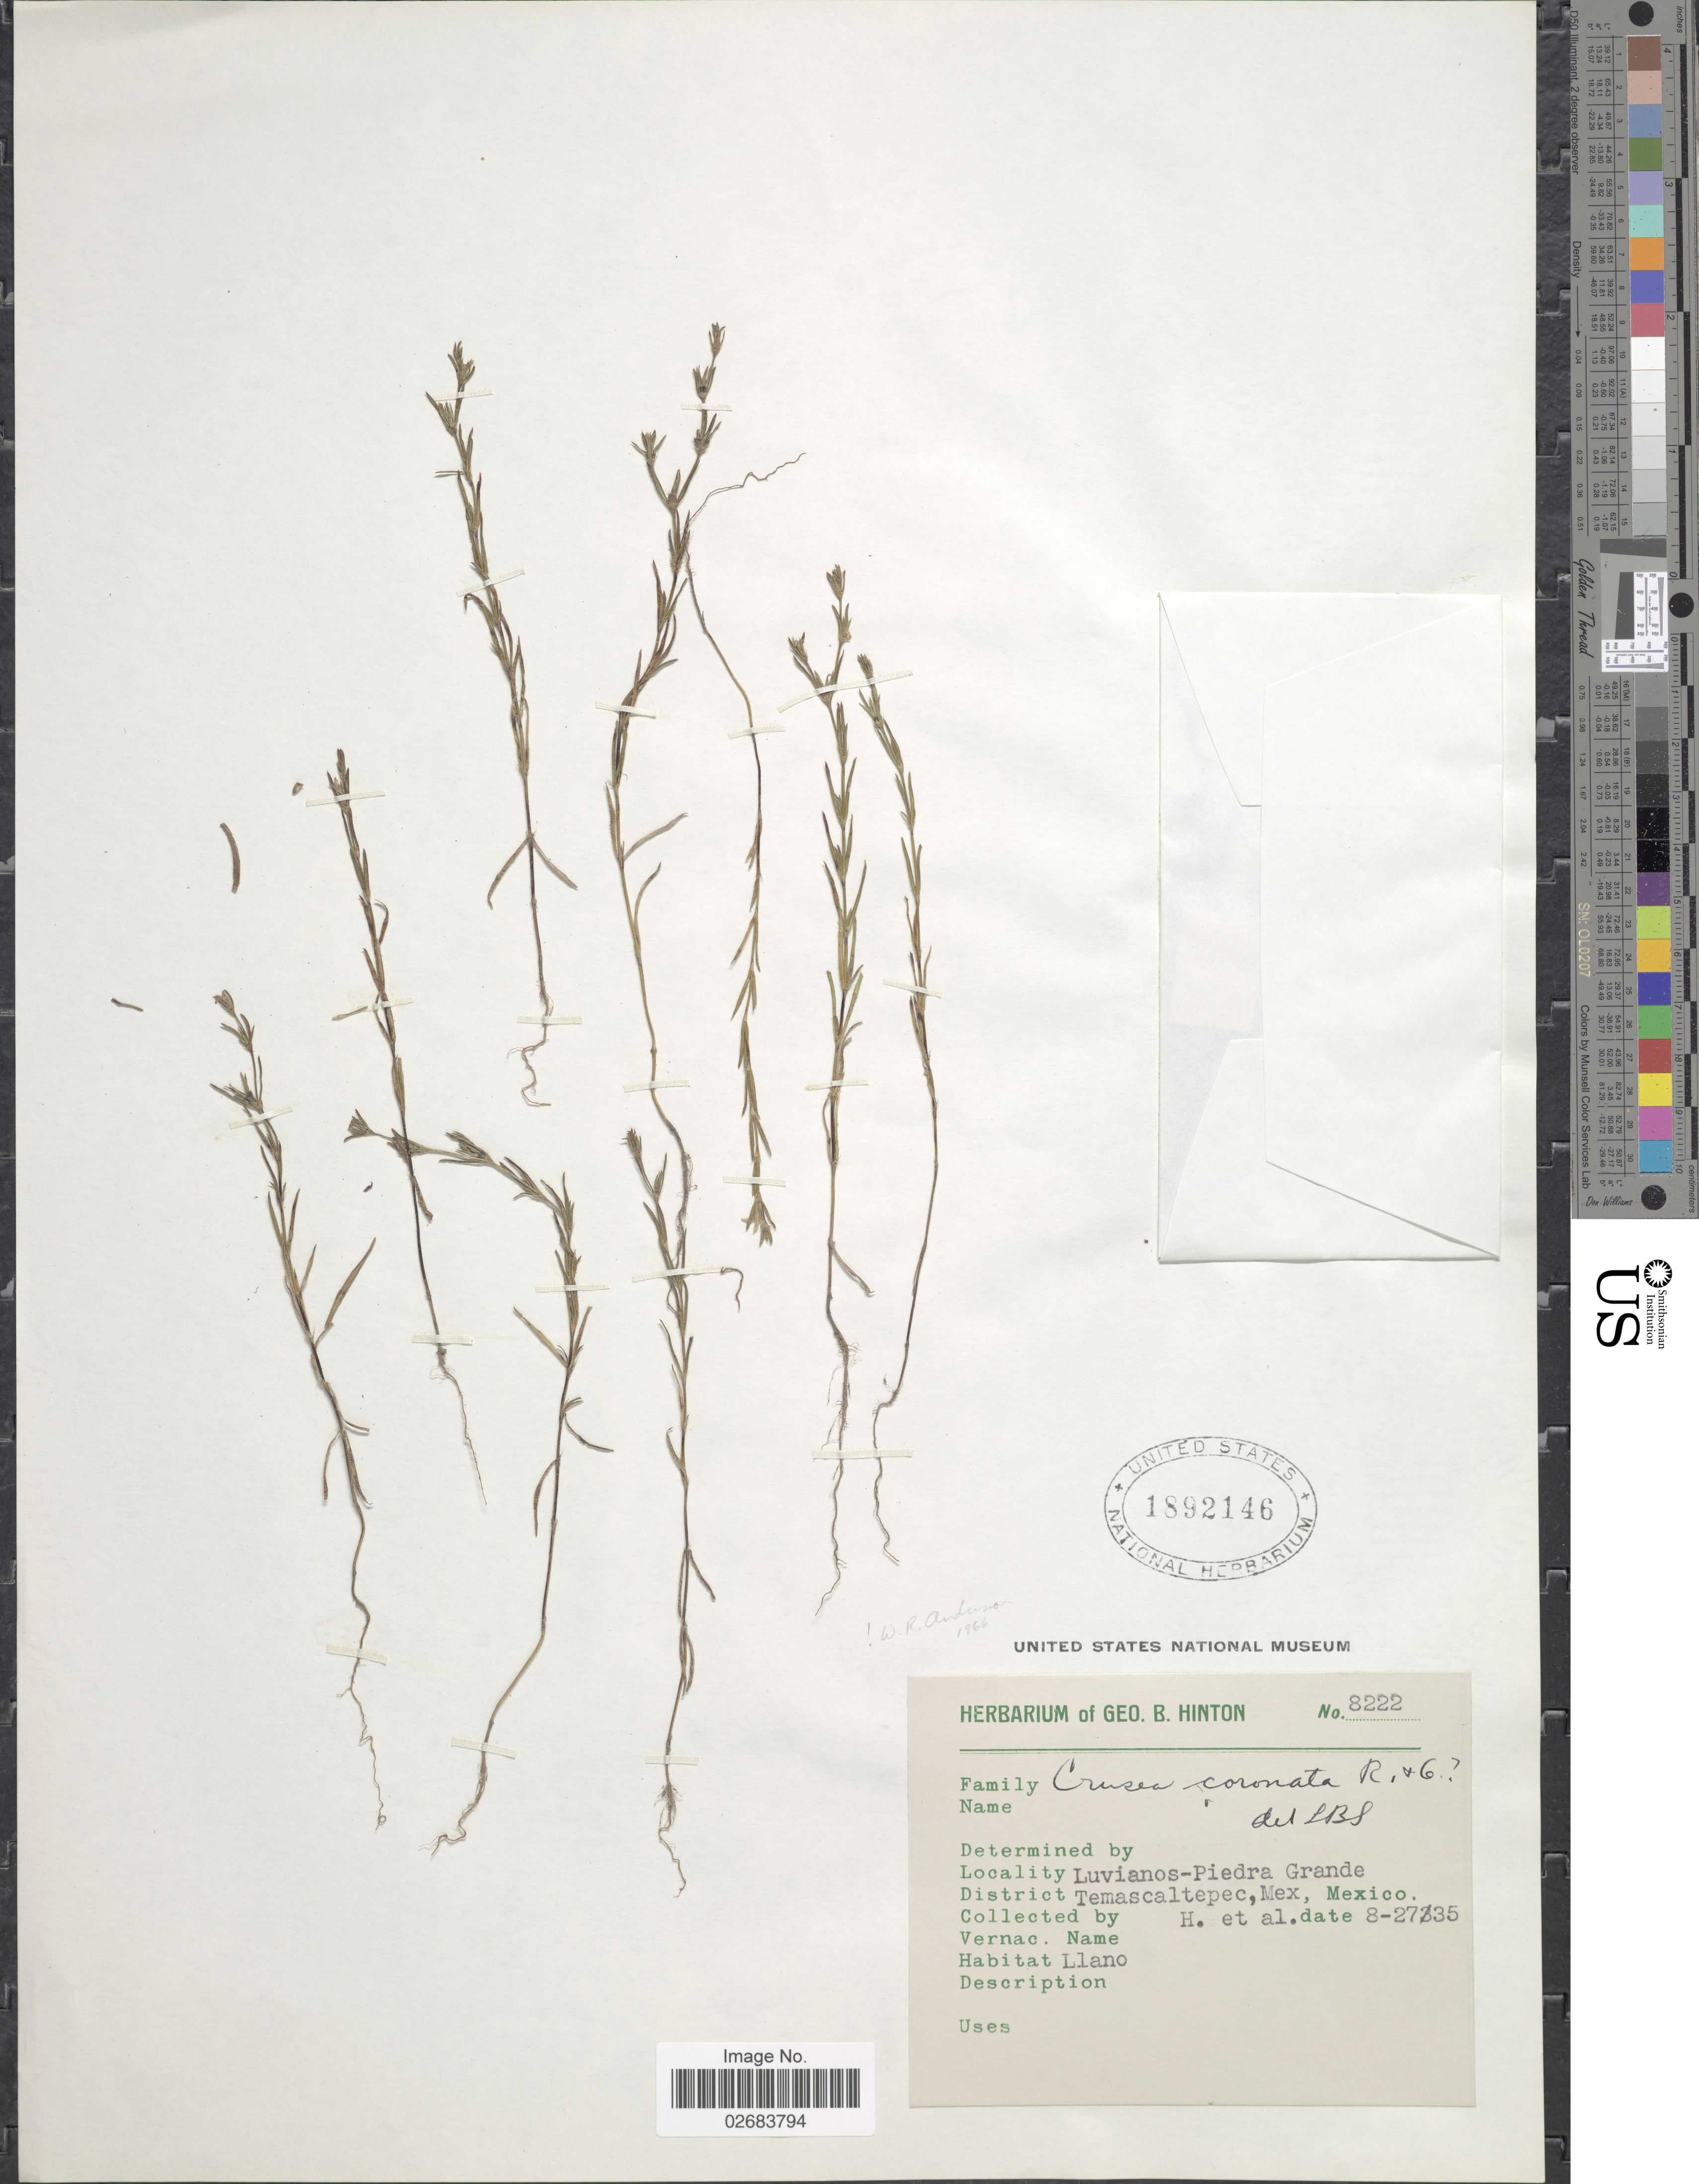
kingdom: Plantae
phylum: Tracheophyta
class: Magnoliopsida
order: Gentianales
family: Rubiaceae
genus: Crusea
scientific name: Crusea coronata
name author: B.L. Rob. & Greenm.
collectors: G. B. Hinton & et al.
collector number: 8222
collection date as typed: Transcribed d/m/y: 27/8/35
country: Mexico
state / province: México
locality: Luvianos-Piedra Grande. District Temascaltepec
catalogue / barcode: US 1892146